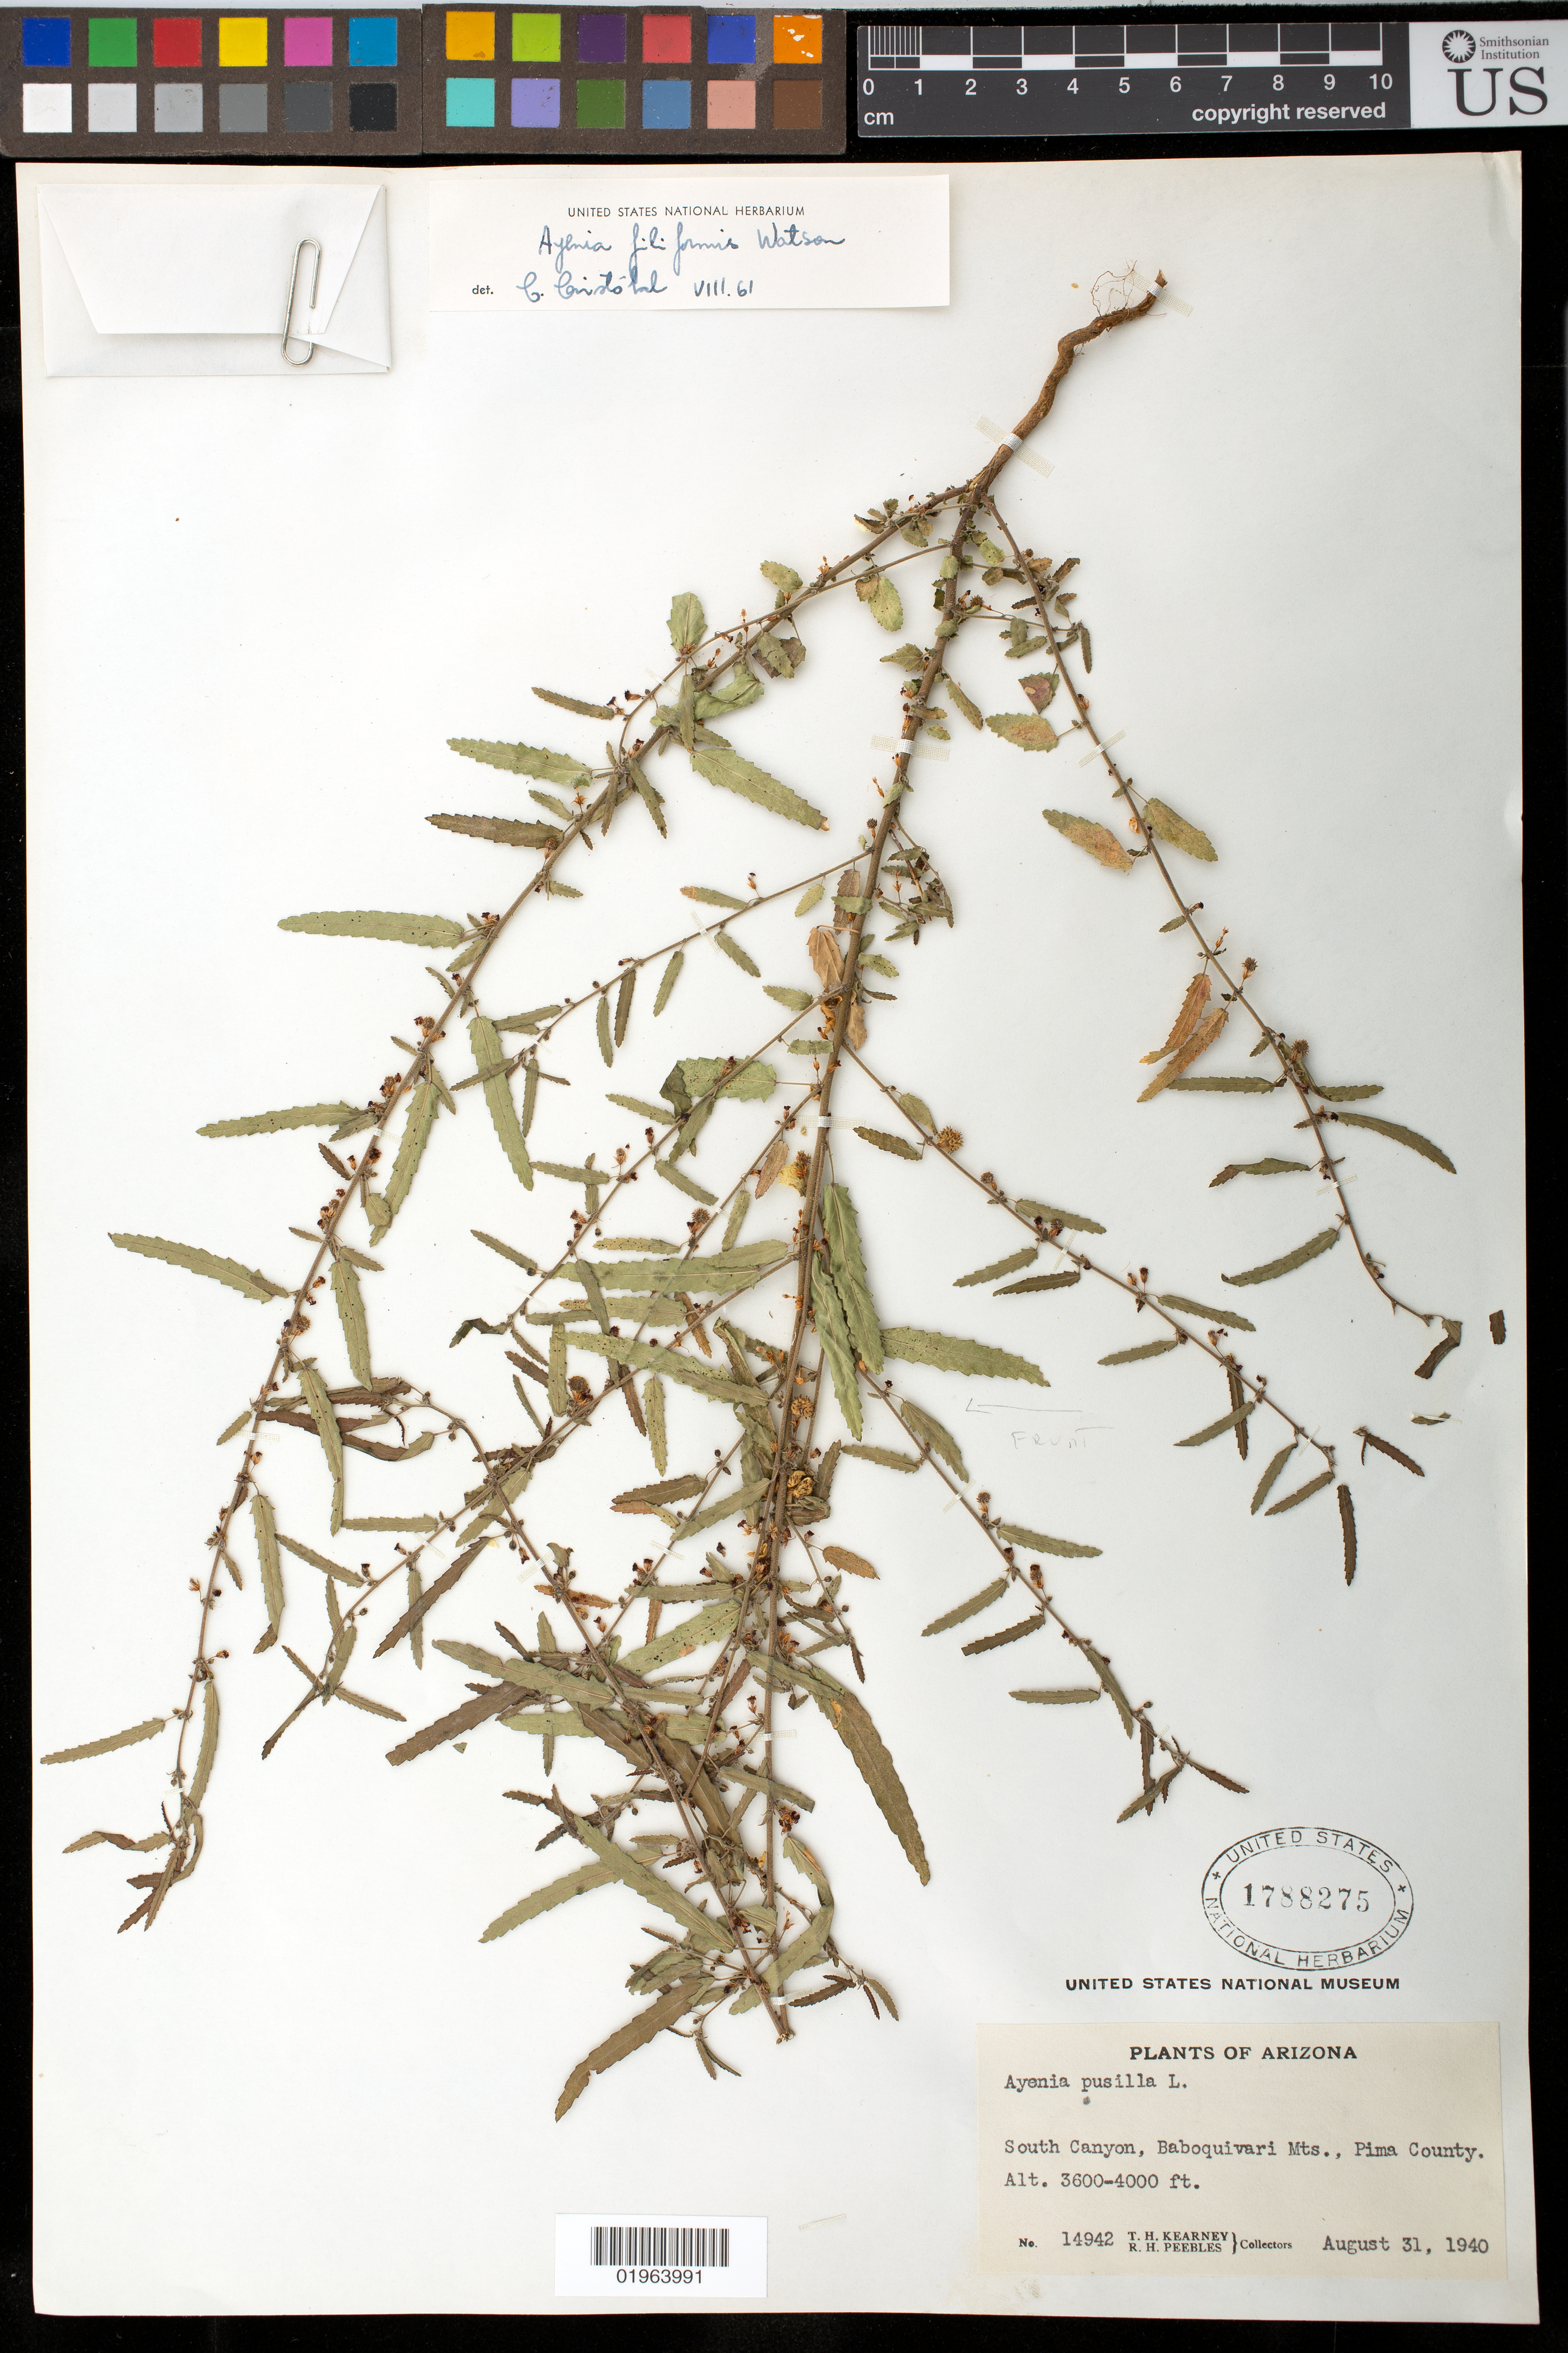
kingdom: Plantae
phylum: Tracheophyta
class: Magnoliopsida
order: Malvales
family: Malvaceae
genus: Ayenia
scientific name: Ayenia filiformis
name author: S. Watson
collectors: T. H. Kearney & R. H. Peebles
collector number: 14942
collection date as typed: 31 Aug 1940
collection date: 1940-08-31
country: United States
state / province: Arizona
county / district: Pima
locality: South Canyon, Baboquivari Mts., Pima County.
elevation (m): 1097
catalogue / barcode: US 1788275